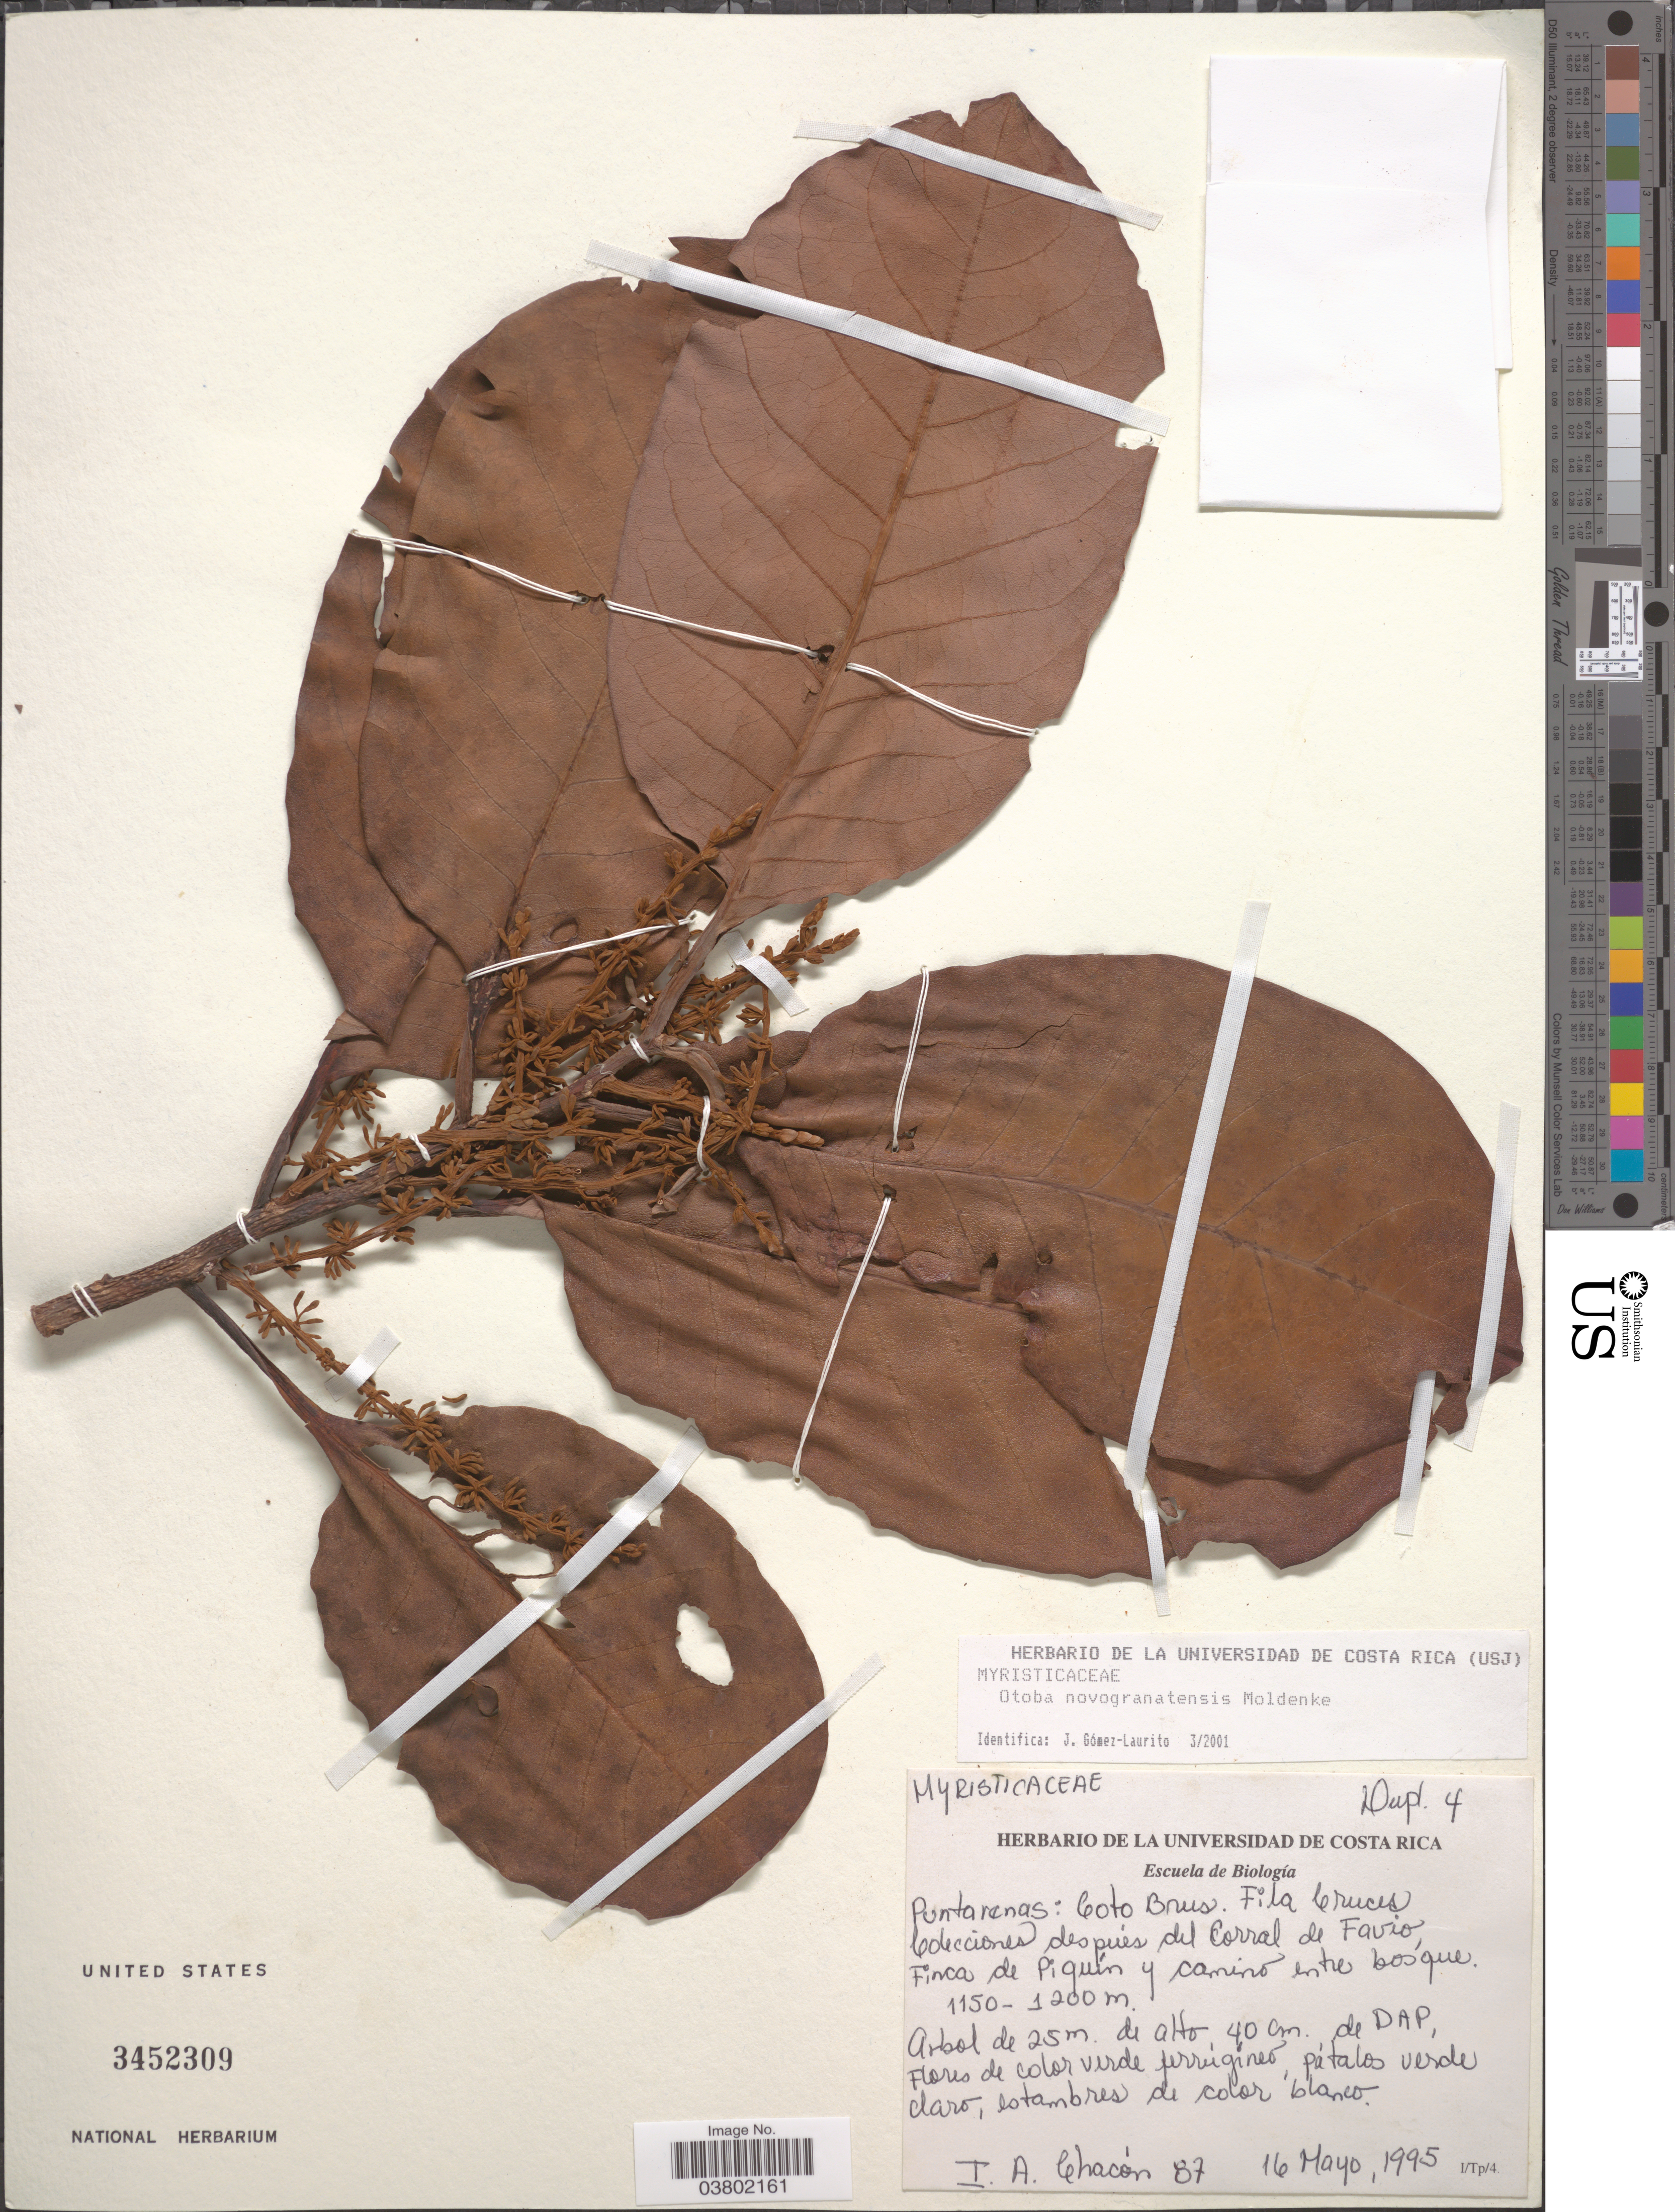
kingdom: Plantae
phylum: Tracheophyta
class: Magnoliopsida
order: Magnoliales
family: Myristicaceae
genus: Otoba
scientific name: Otoba novogranatensis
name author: Moldenke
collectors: I. Chacón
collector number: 87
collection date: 1995-05-16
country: Costa Rica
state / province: Puntarenas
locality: Coto Brus. Fila Cruces Colecciones des pués Corral de Favio, Finca de Piquín y camino entre bosque.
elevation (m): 1150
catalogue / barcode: US 3452309